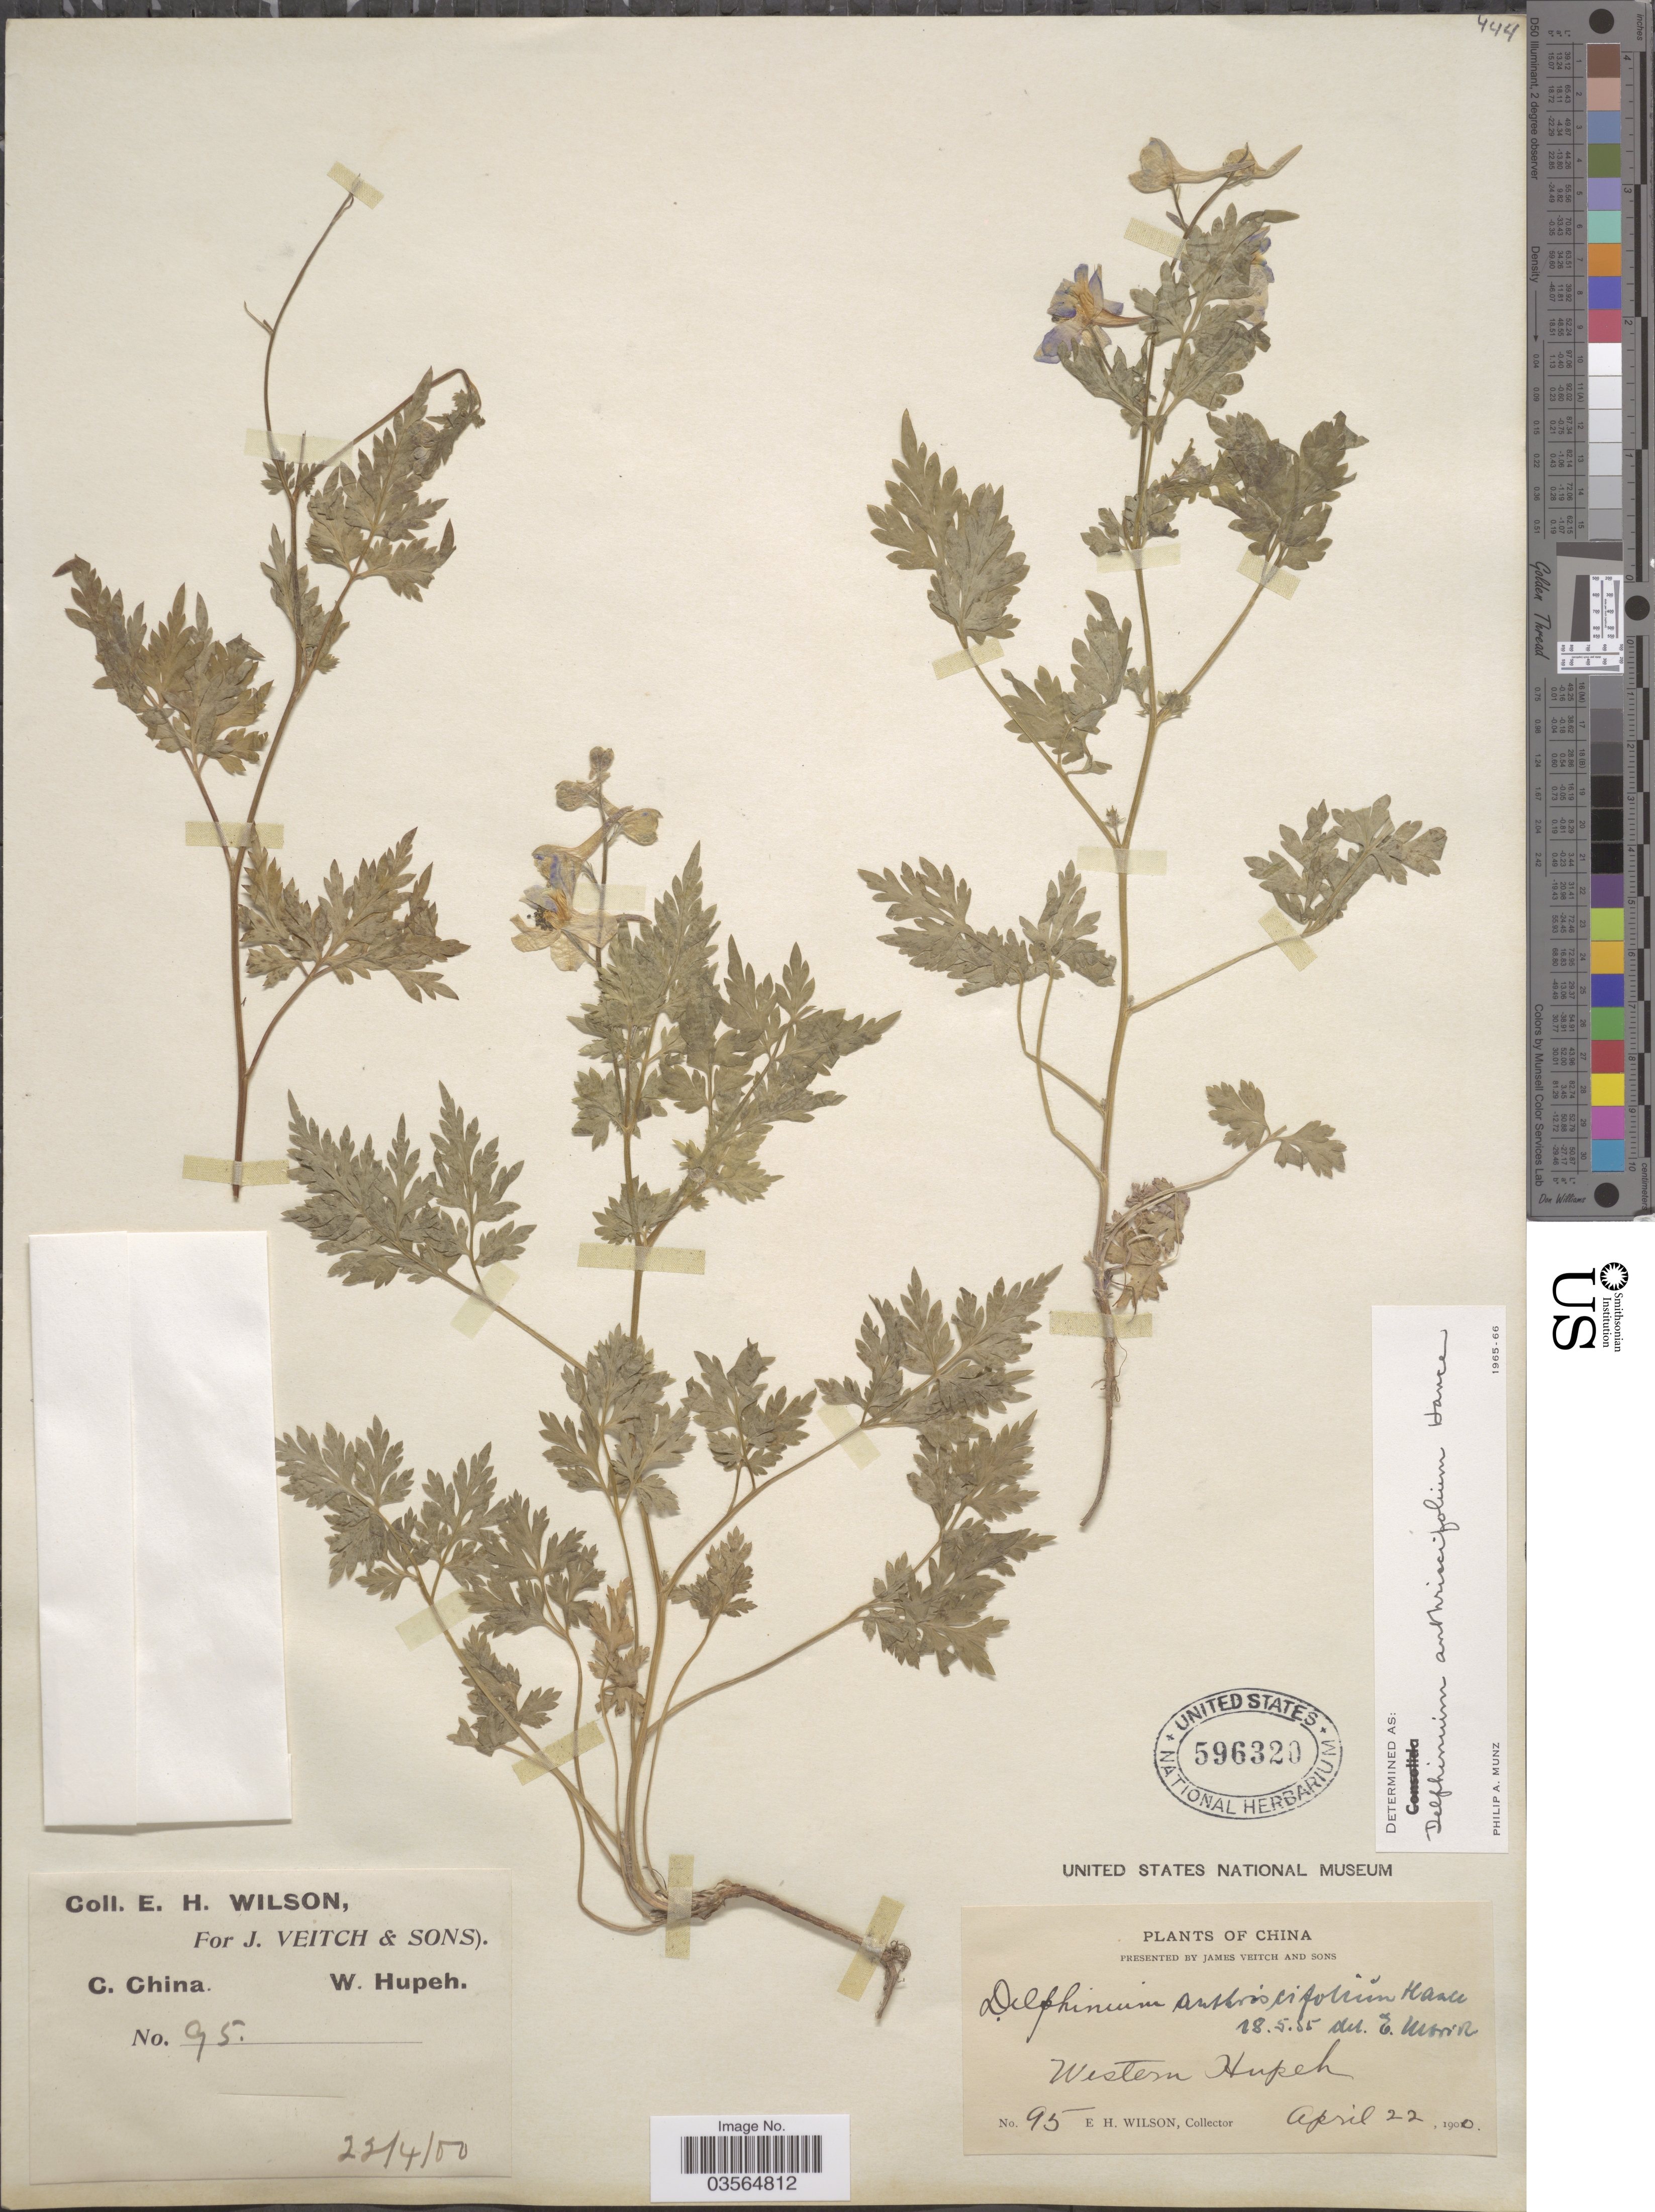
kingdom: Plantae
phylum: Tracheophyta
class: Magnoliopsida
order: Ranunculales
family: Ranunculaceae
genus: Delphinium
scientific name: Delphinium anthriscifolium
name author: Hance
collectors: E. Wilson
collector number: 95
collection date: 1900-04-22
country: China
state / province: Hubei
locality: C. China. Western Hupeh.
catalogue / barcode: US 596320